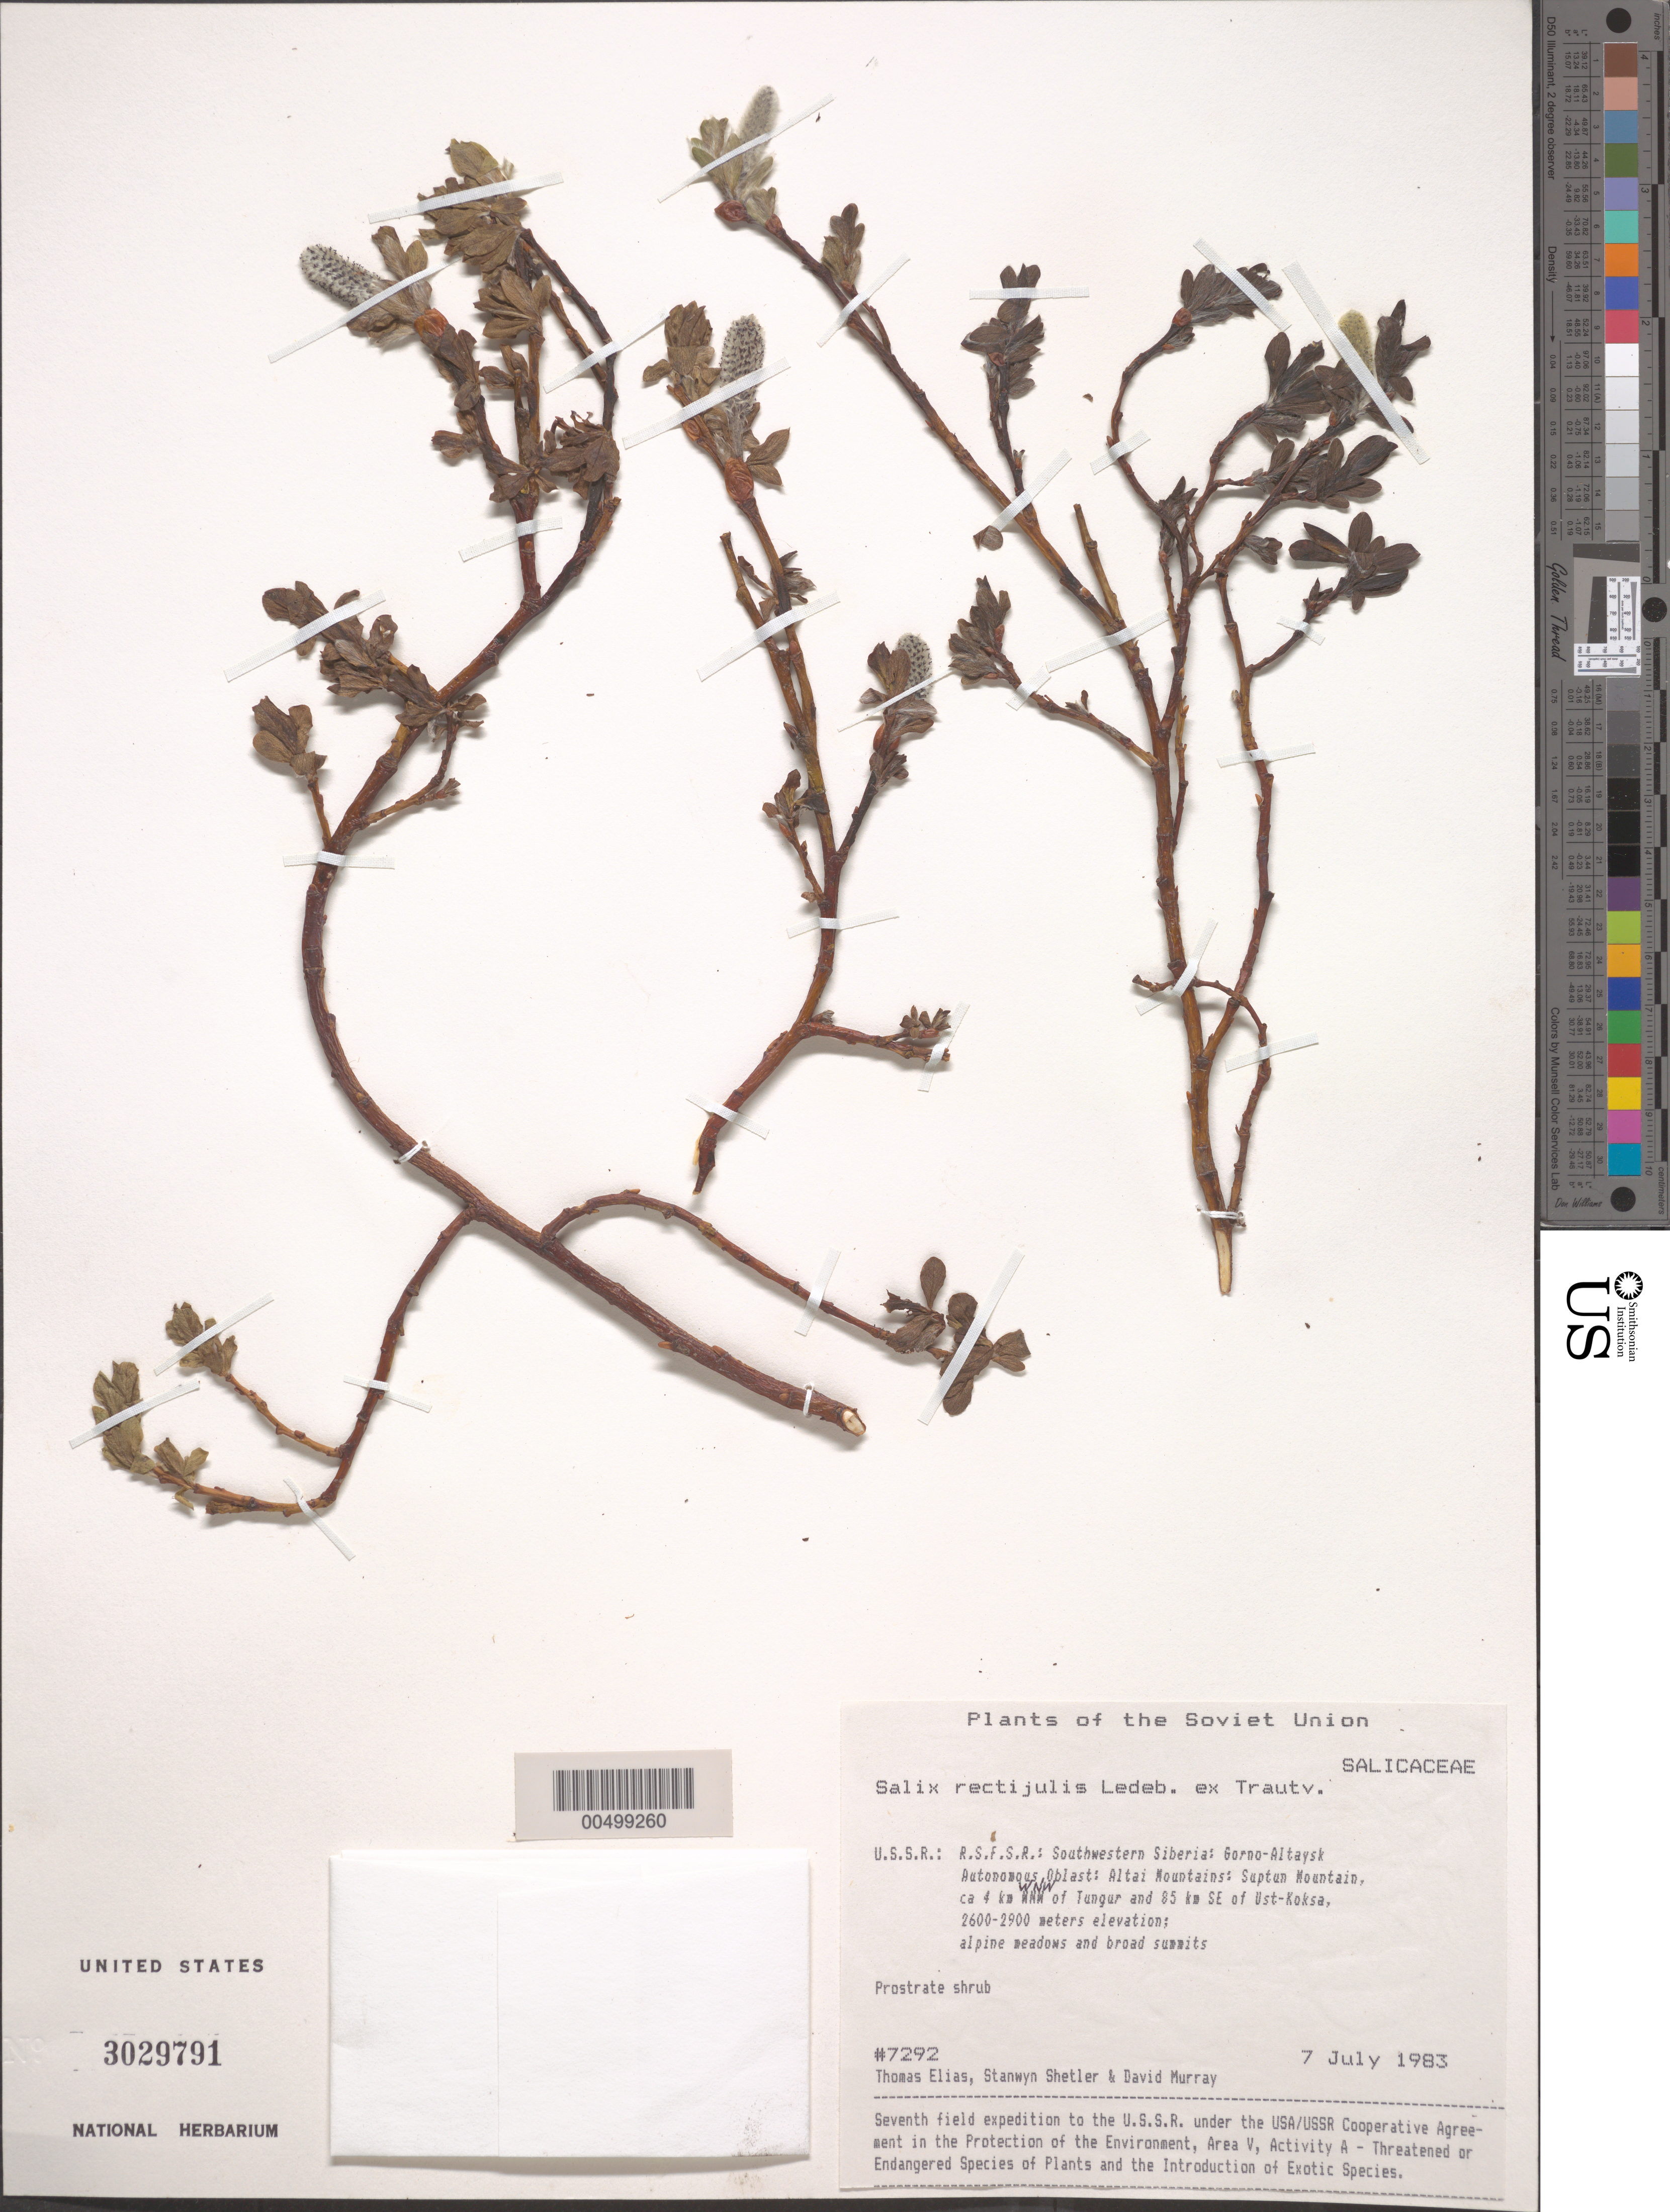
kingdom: Plantae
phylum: Tracheophyta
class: Magnoliopsida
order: Malpighiales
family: Salicaceae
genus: Salix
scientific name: Salix rectijulis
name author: Trautv.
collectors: T. Elias, S. Shetler & D. F. Murray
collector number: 7292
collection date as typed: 07 Jul 1983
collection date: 1983-07-07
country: Russian Federation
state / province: Altai Republic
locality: Altai Mountains, Suptun Mountain, ca. 4 km WNW of Tungur and 85 km SE of Ust-Koksa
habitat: alpine meadows and broad summits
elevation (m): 2600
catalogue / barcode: US 3029791